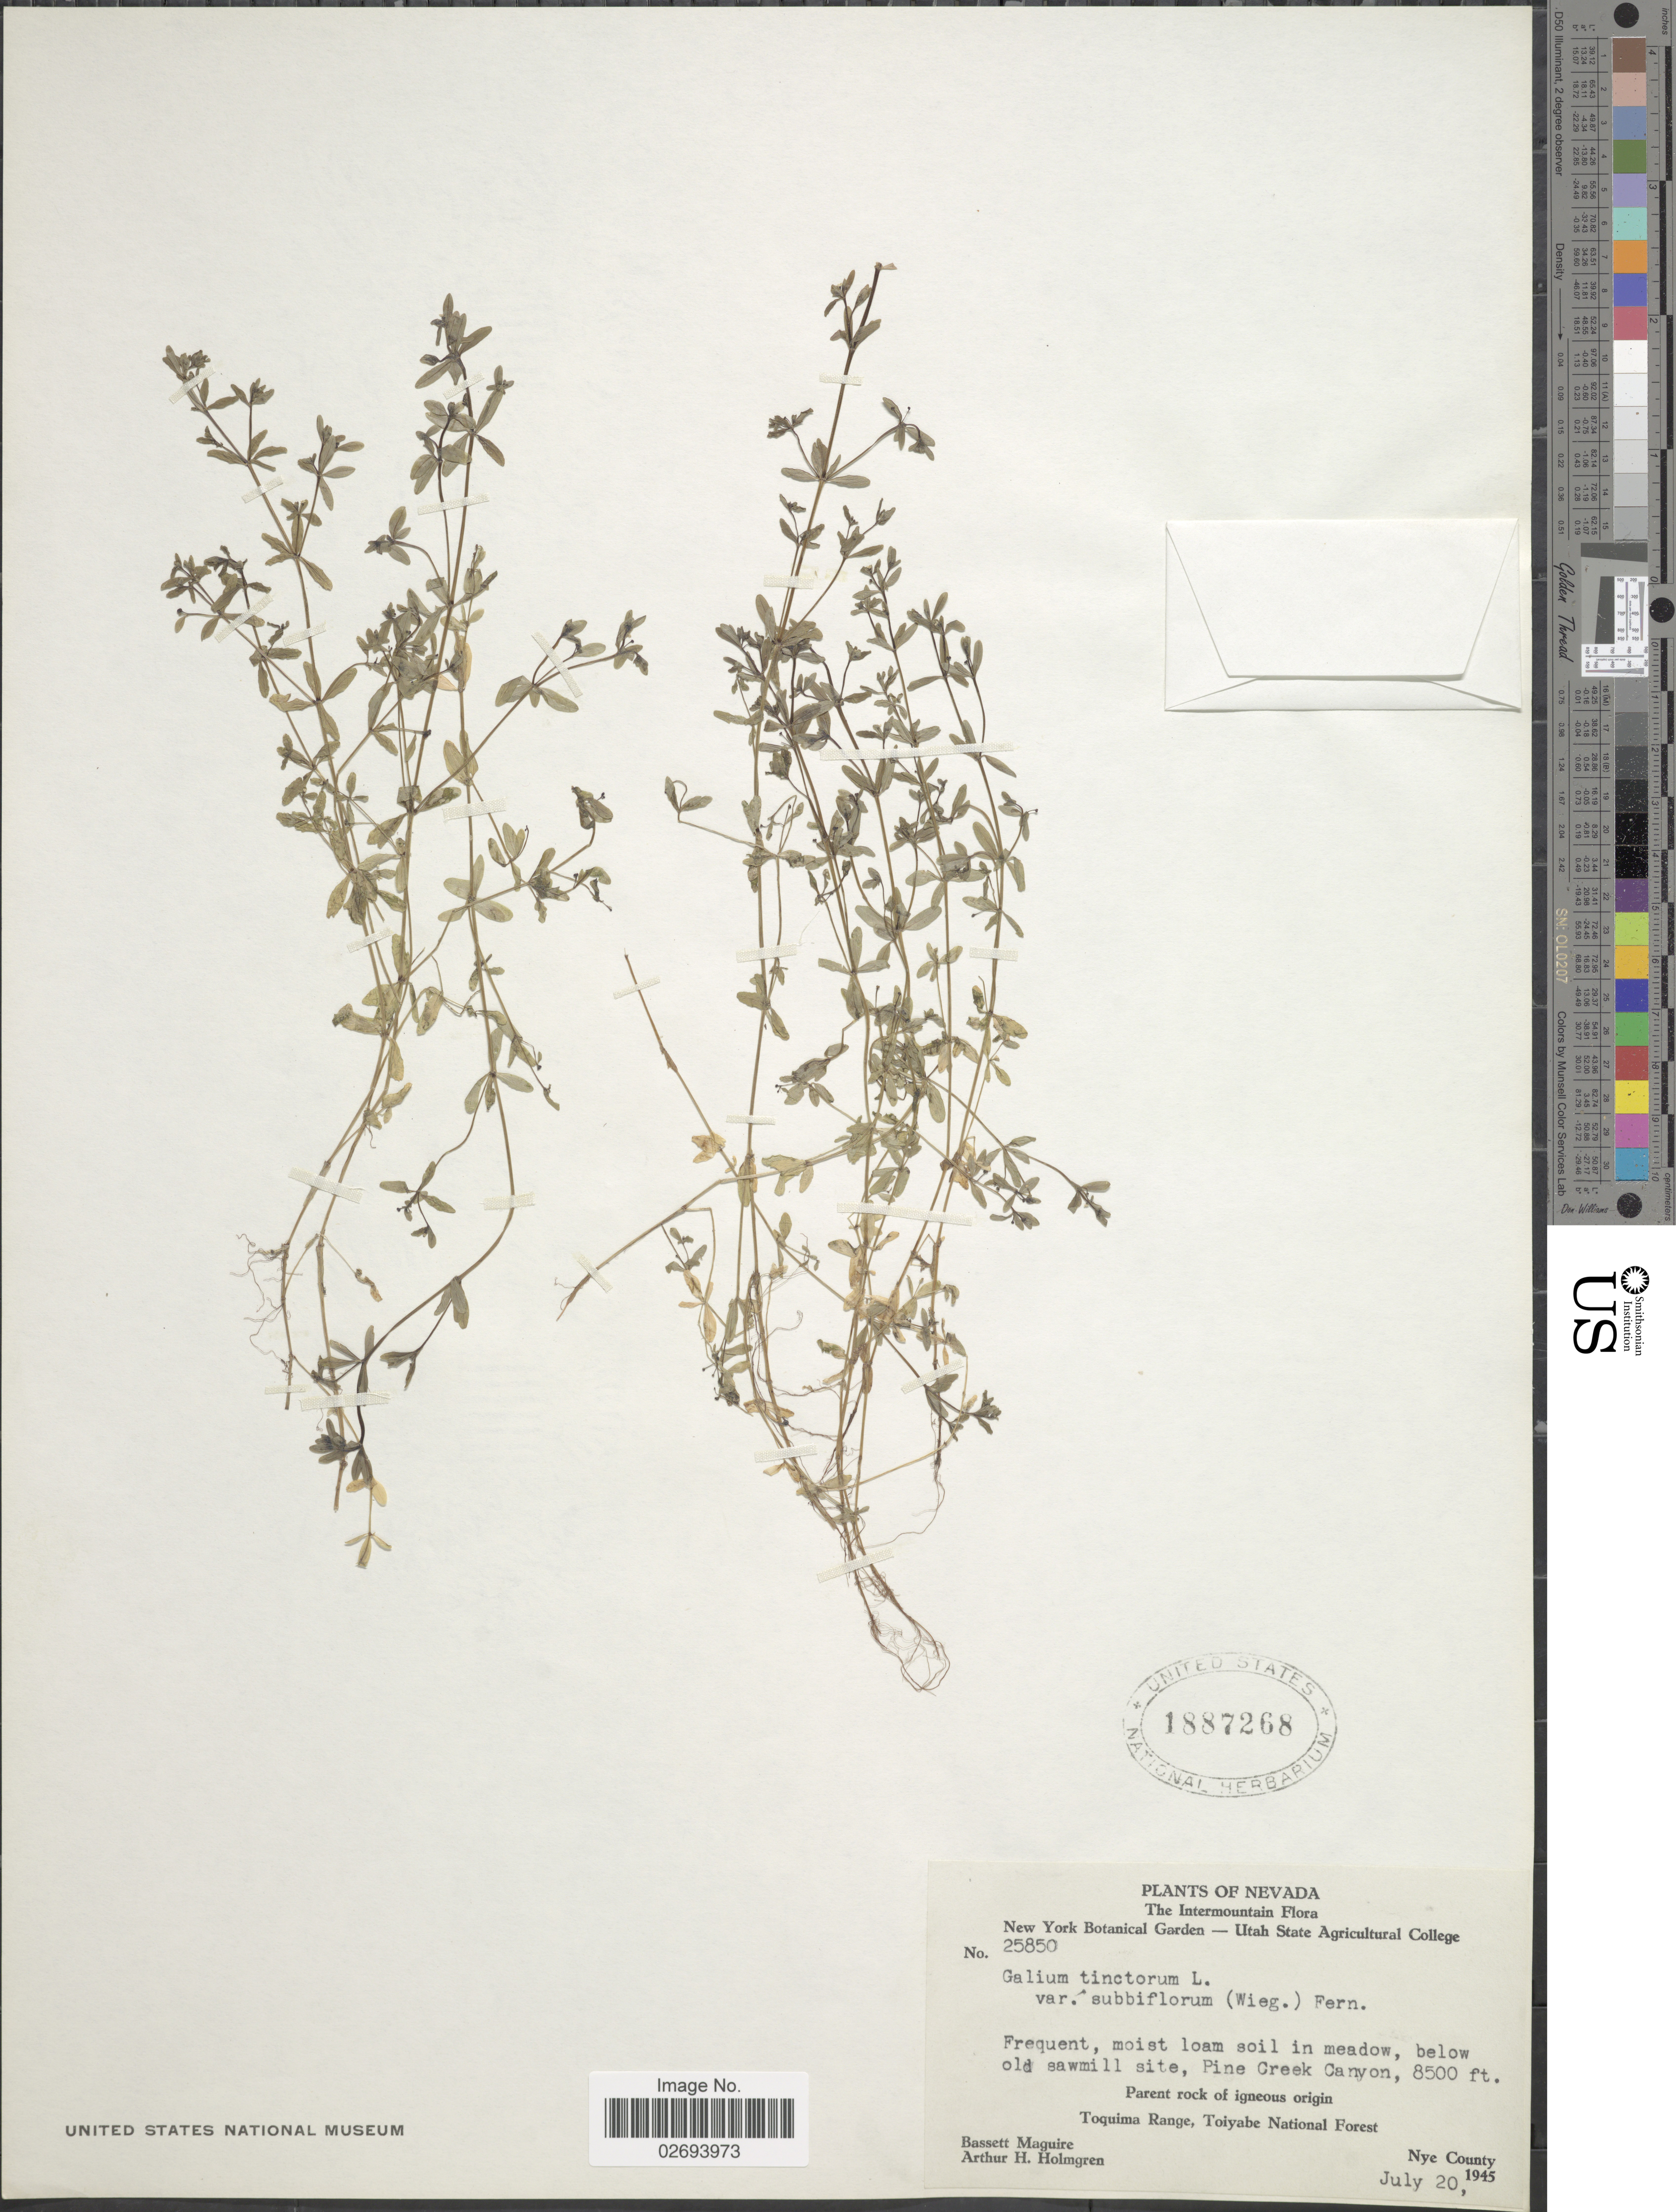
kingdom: Plantae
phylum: Tracheophyta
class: Magnoliopsida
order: Gentianales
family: Rubiaceae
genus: Galium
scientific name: Galium tinctorium var. subbiflorum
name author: (Wiegand) Fernald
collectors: B. Maguire & A. H. Holmgren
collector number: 25850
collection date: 1945-07-20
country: United States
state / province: Nevada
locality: The Intermountain Flora. Below old sawmill site, Pine Creek Canyon. Toquima Range, Toiyabe National Forest, Nye County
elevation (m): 2591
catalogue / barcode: US 1887268